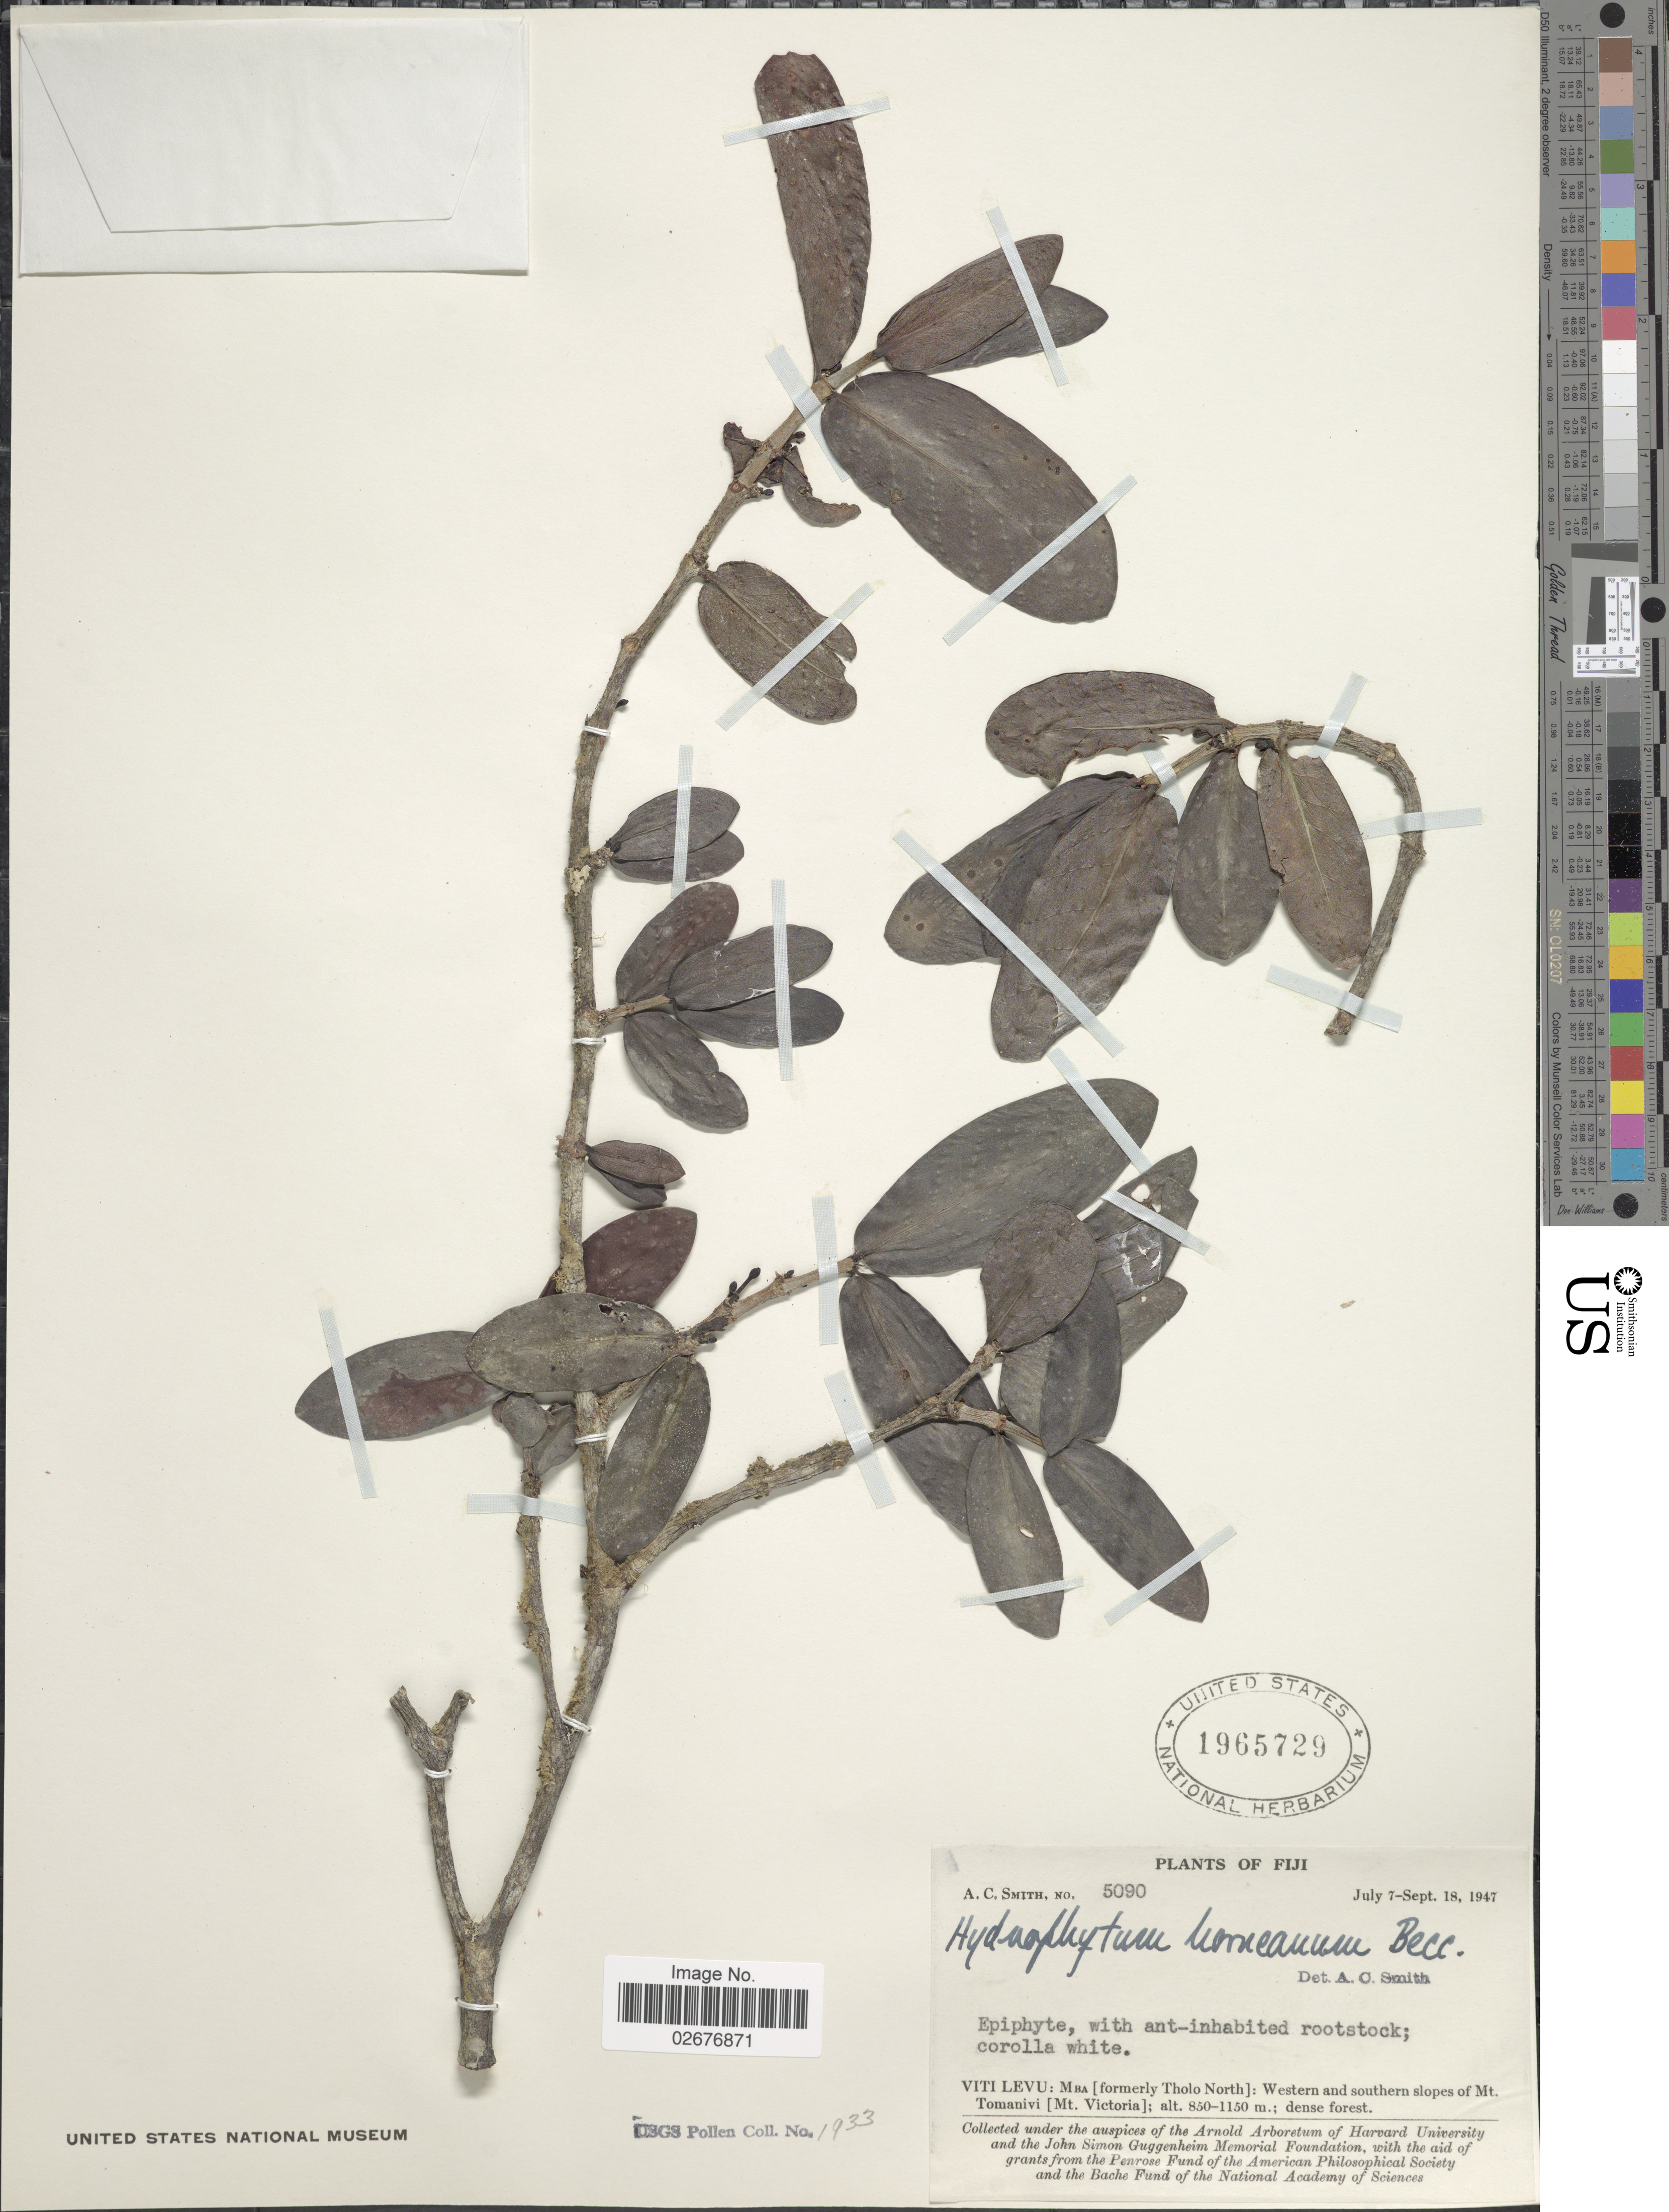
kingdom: Plantae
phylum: Tracheophyta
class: Magnoliopsida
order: Gentianales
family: Rubiaceae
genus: Hydnophytum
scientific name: Hydnophytum tenuiflorum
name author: Becc.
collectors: A. C. Smith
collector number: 5090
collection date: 1947-07-07/1947-09-18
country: Fiji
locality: Viti Levu: MBA (formerly Tholo North): Western and southern slopes of Mt. Tomanivi (Mt. Victoria)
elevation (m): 850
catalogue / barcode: US 1965729